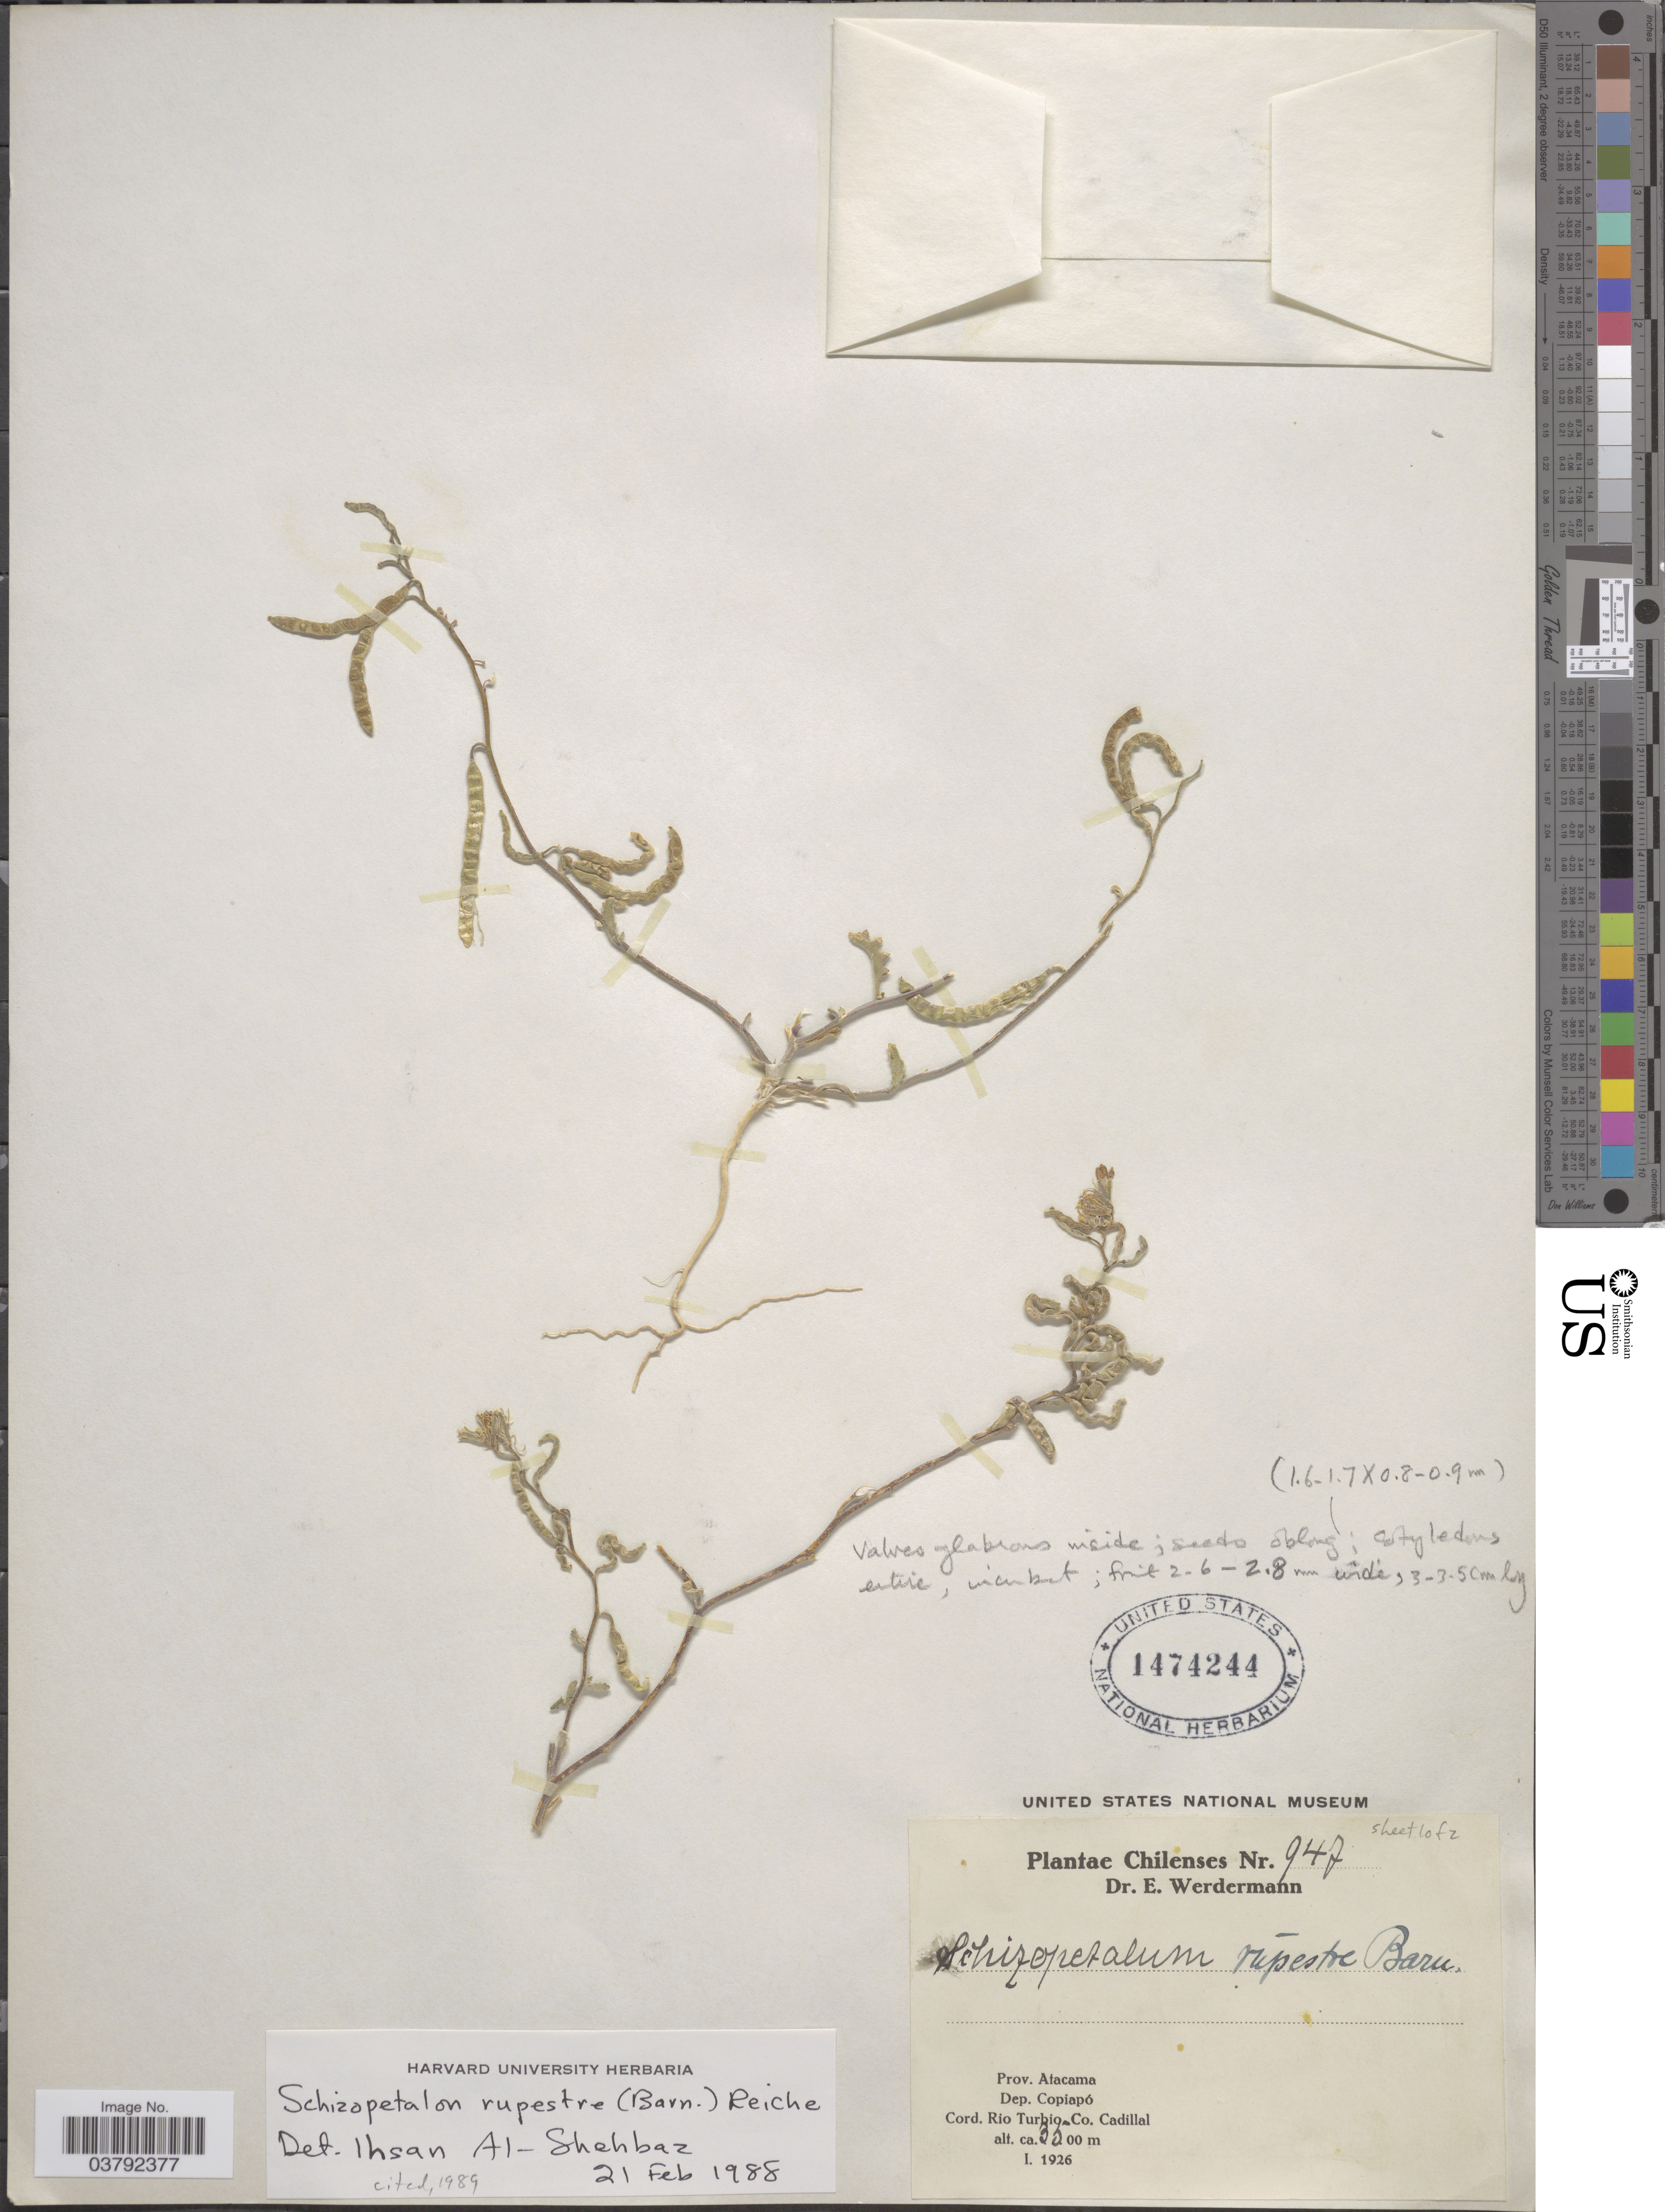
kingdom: Plantae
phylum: Tracheophyta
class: Magnoliopsida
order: Brassicales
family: Brassicaceae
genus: Schizopetalon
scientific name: Schizopetalon rupestre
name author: (Barnéoud) Reiche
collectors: E. Werdermann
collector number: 947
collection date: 1926-01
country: Chile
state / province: Atacama (III)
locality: Prov. Atacama. Dep. Copiapó. Cord. Rio Turbio Co. Cadillal.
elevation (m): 3500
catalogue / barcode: US 1474244